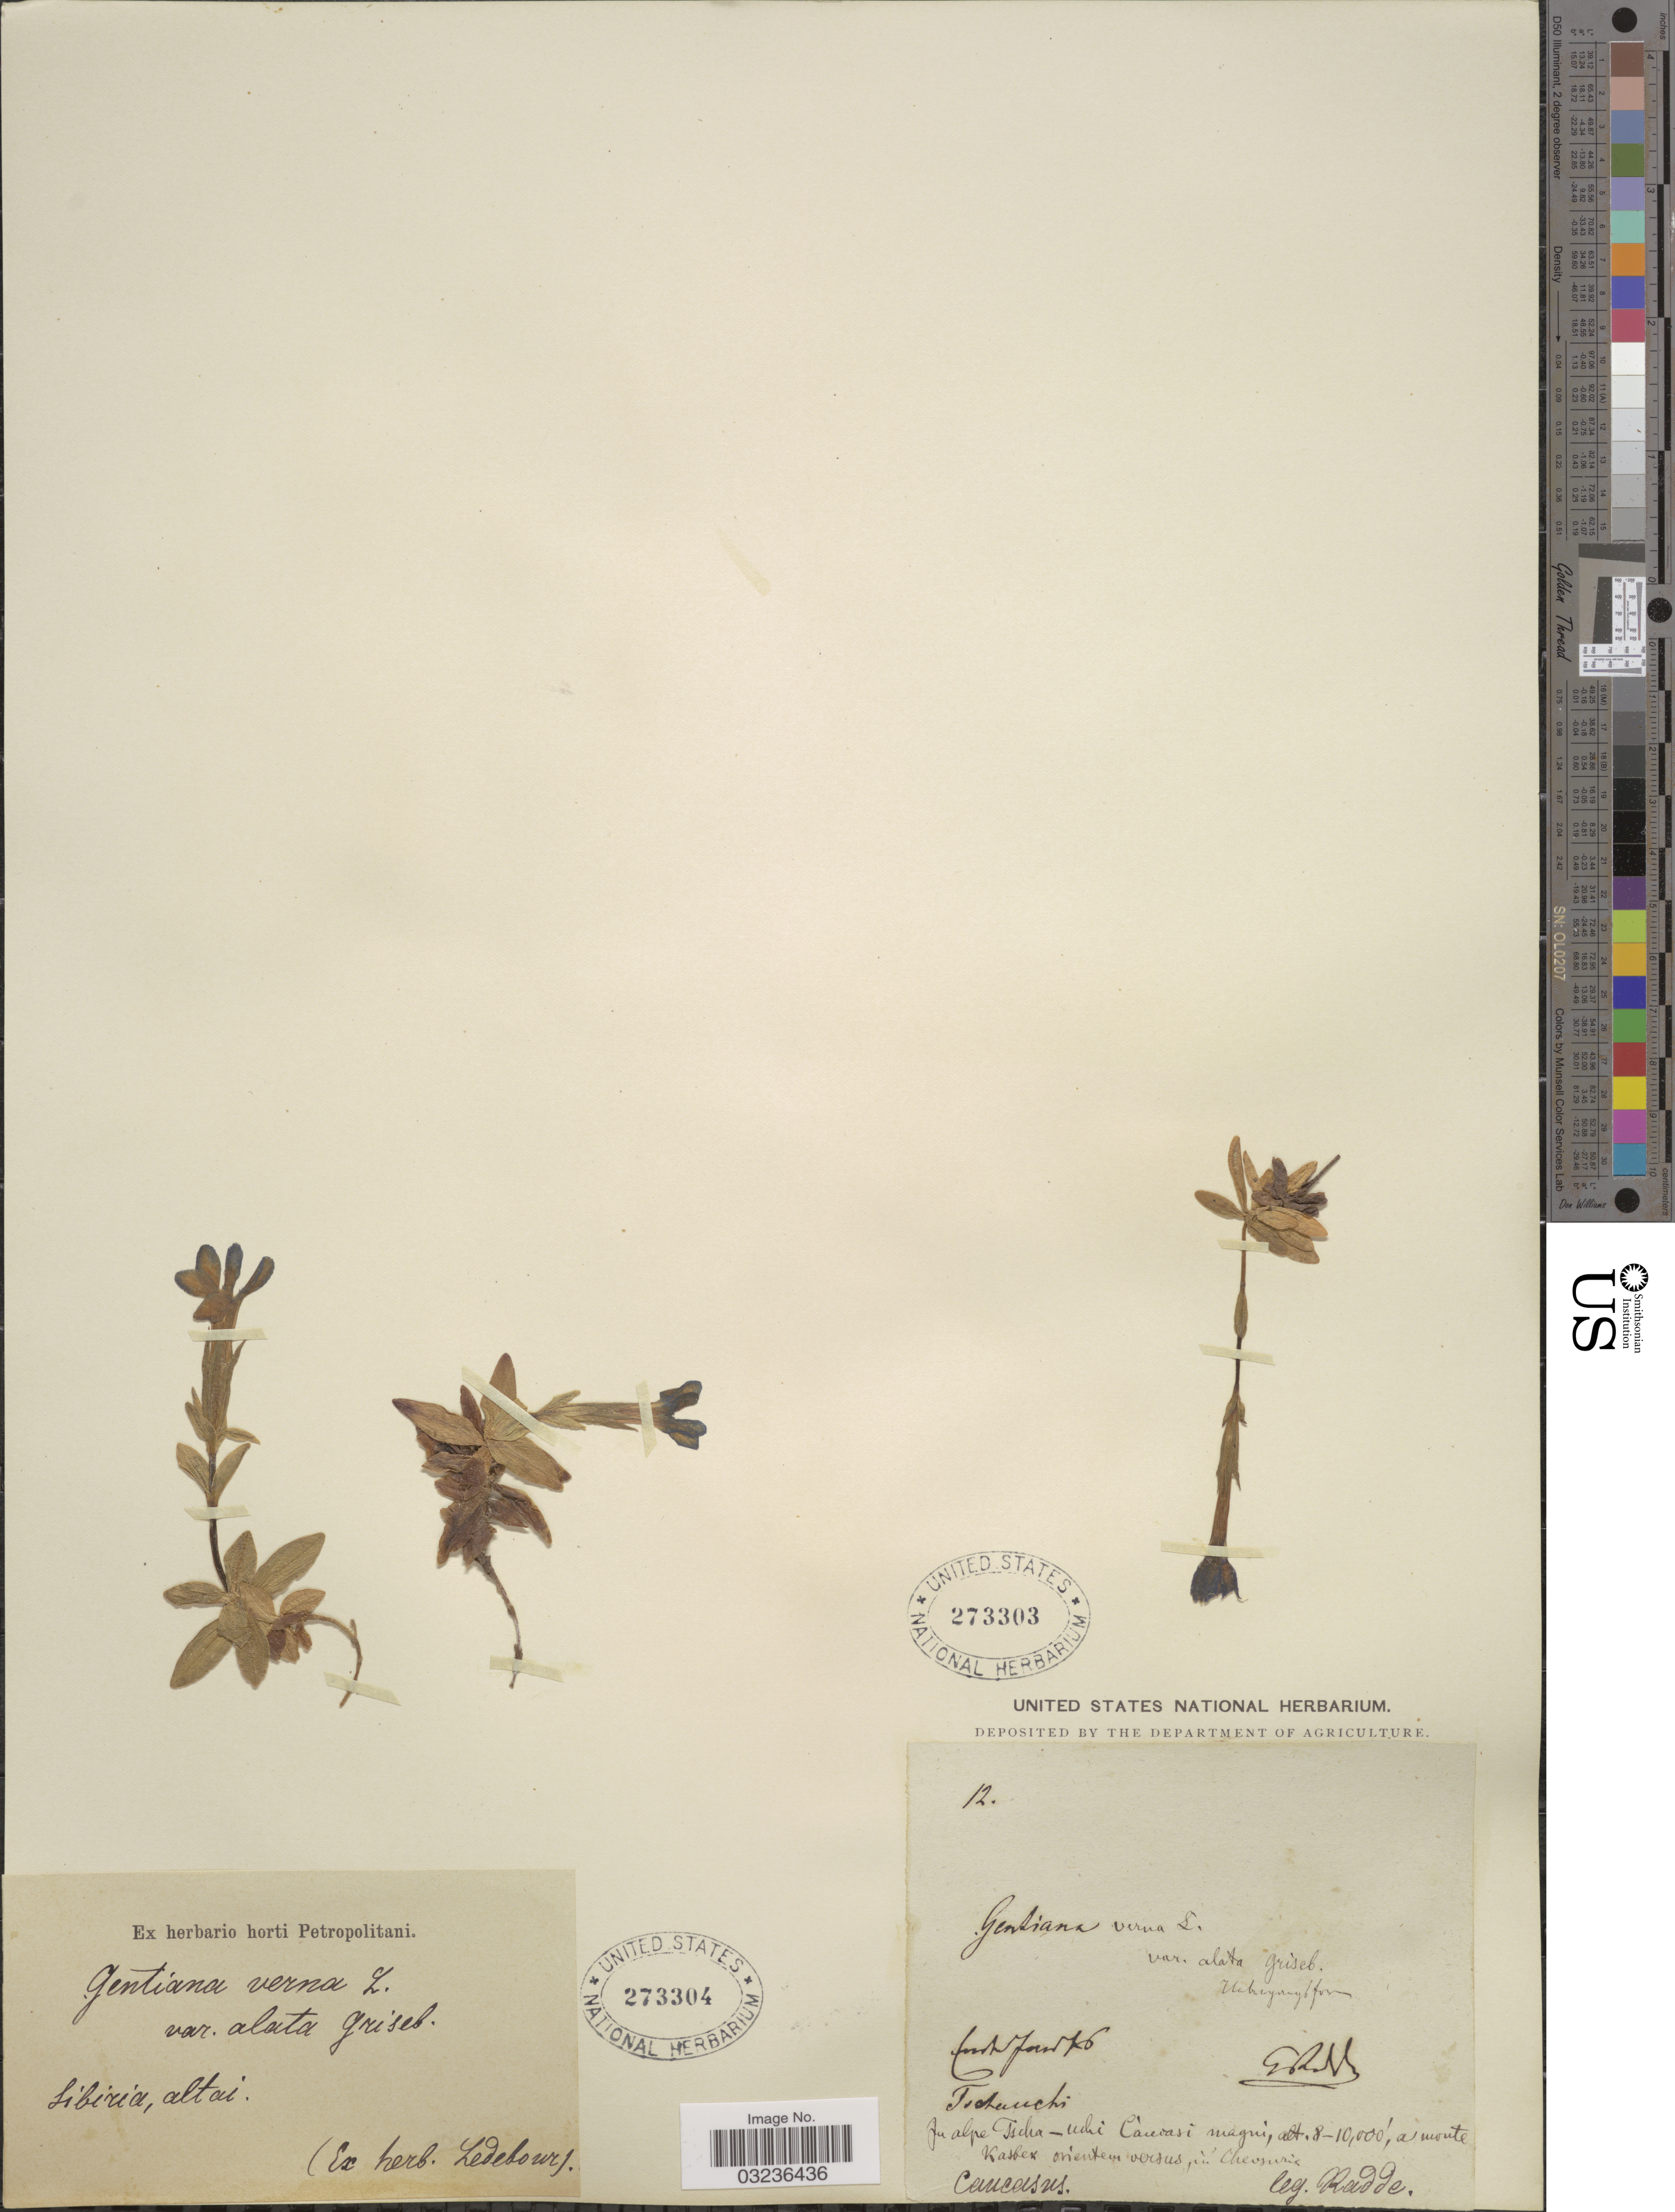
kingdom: Plantae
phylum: Tracheophyta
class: Magnoliopsida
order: Gentianales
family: Gentianaceae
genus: Gentiana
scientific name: Gentiana verna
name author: L.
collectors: Radde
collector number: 12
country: Georgia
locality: Tschauchi. In alpe Tscha - uchi Cauoasi magui, a monte Kasbez orientem versus, in Chevsurie. [interpreted]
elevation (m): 2438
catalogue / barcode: US 273303